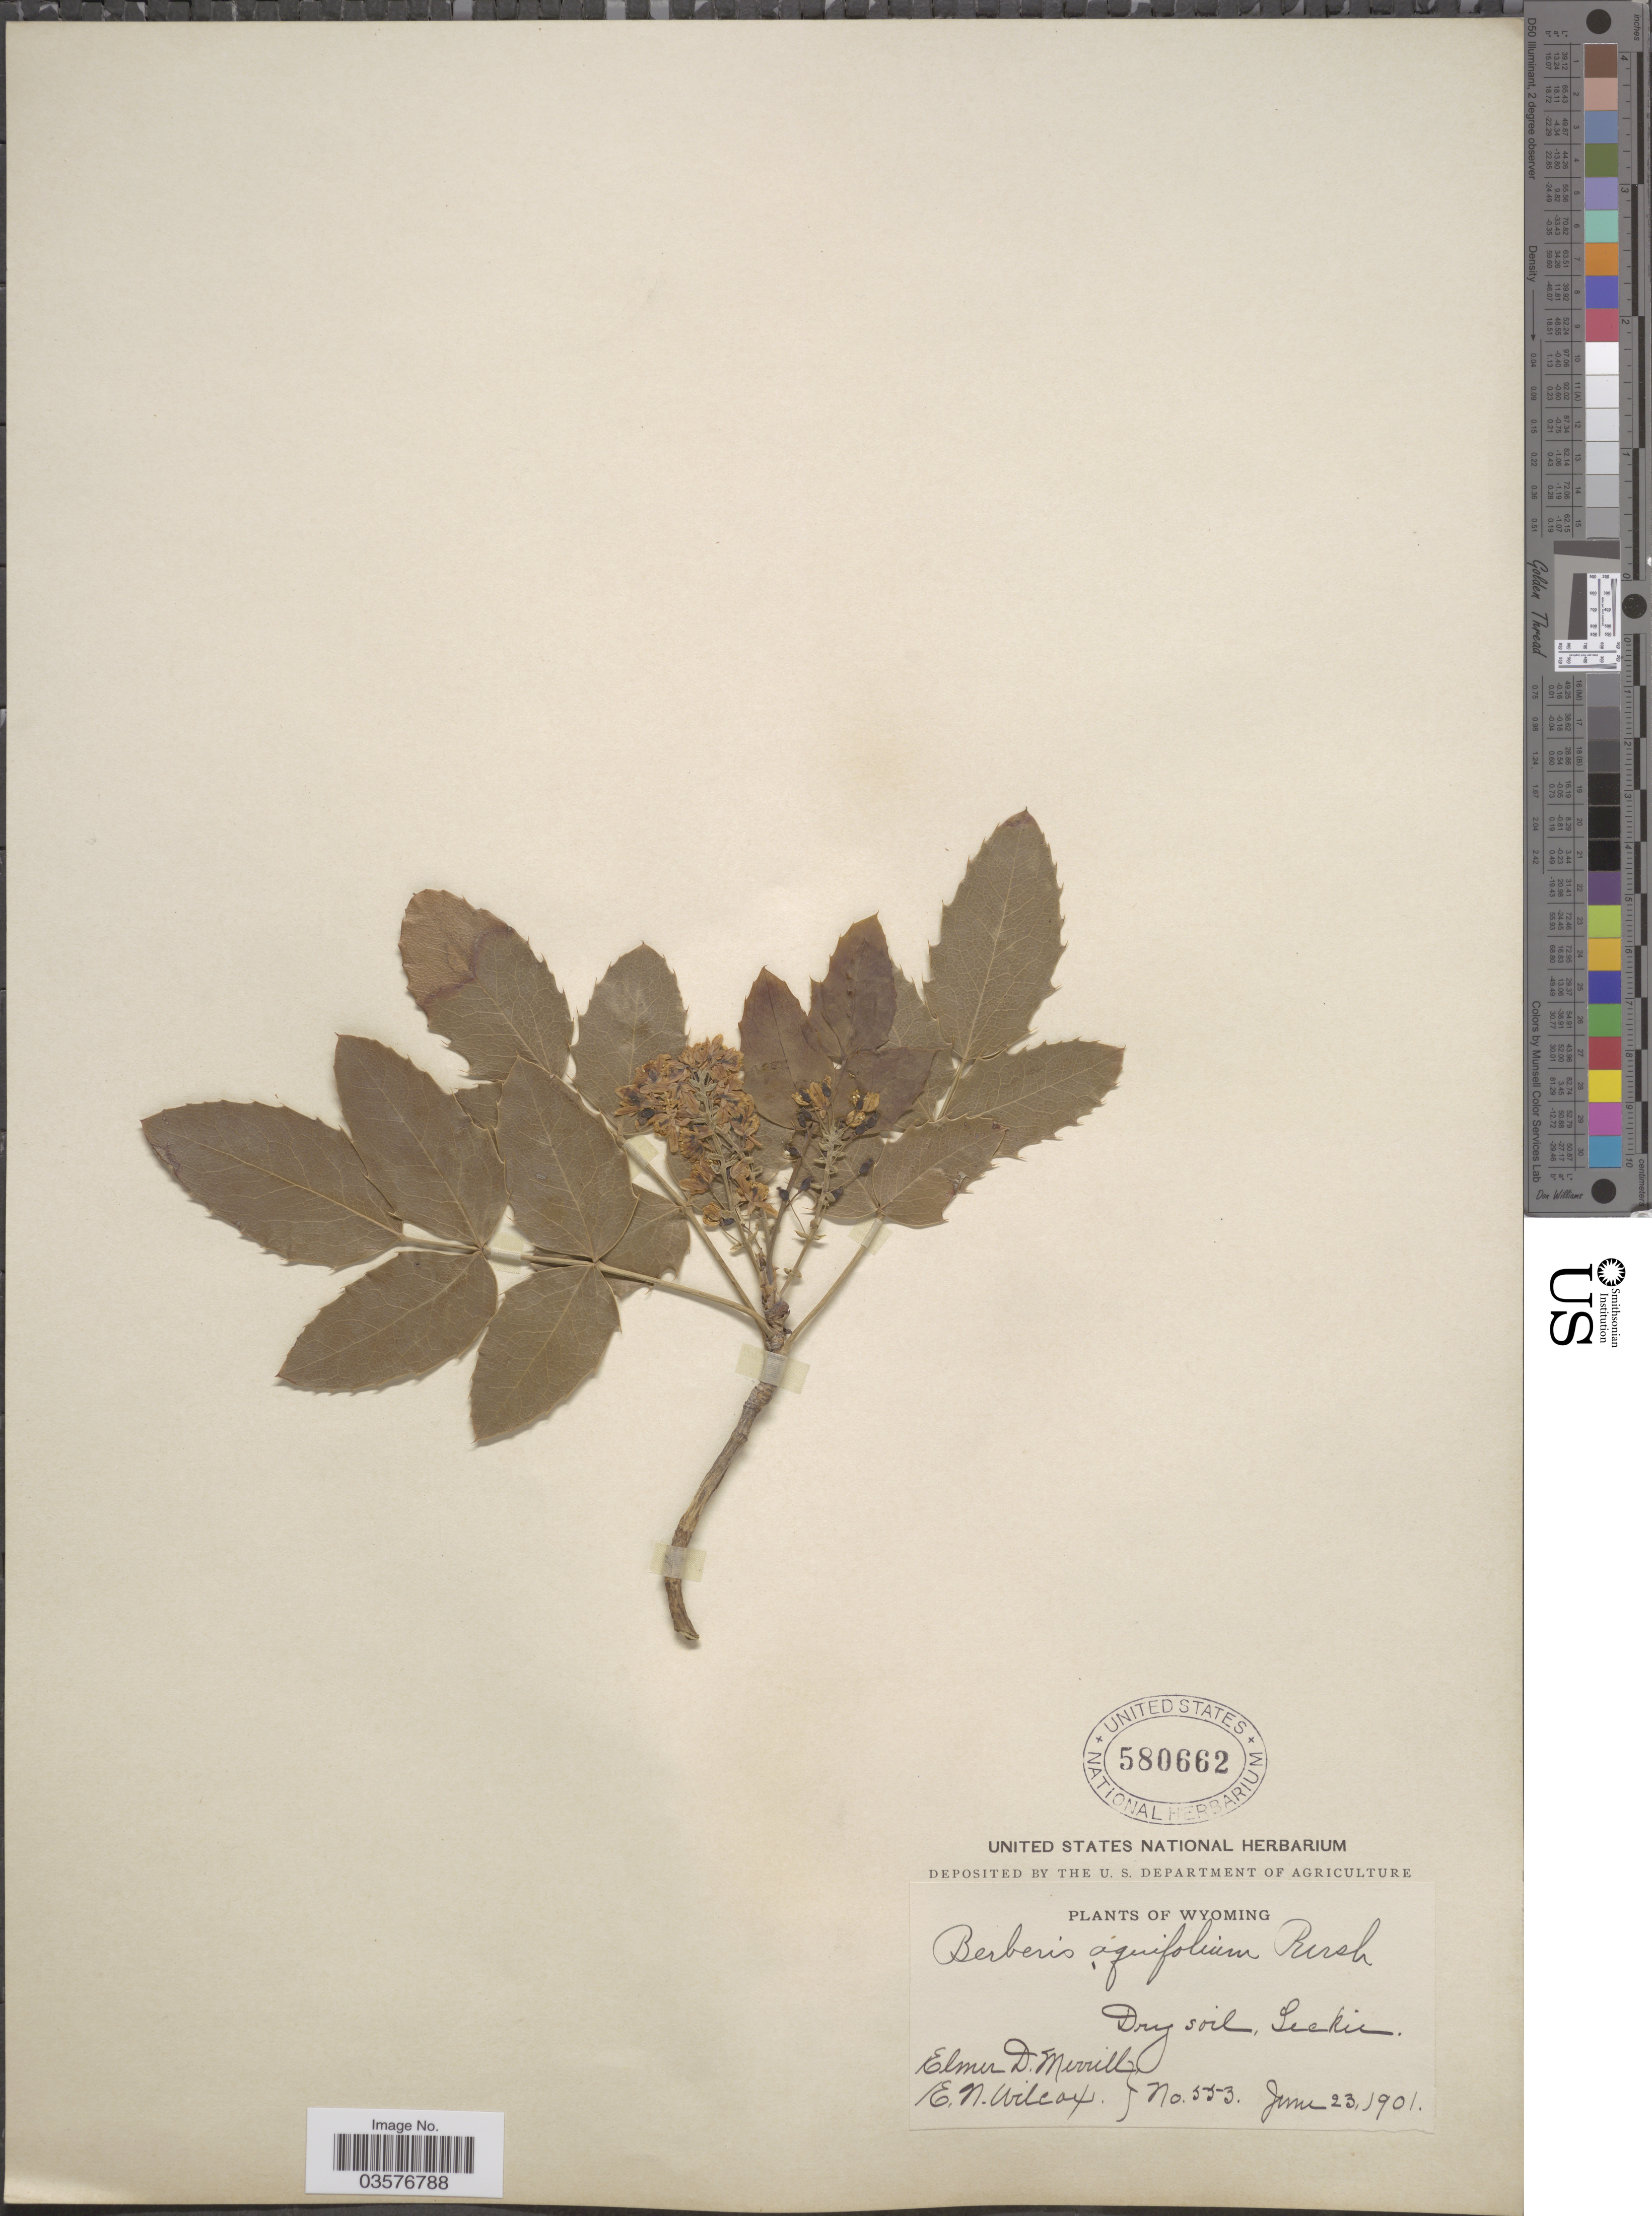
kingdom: Plantae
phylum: Tracheophyta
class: Magnoliopsida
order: Ranunculales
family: Berberidaceae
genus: Mahonia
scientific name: Mahonia repens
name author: (Lindl.) G. Don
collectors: E. D. Merrill & E. Wilcox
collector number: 553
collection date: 1901-06-23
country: United States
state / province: Wyoming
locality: Dry soil, Leckie.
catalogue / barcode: US 580662